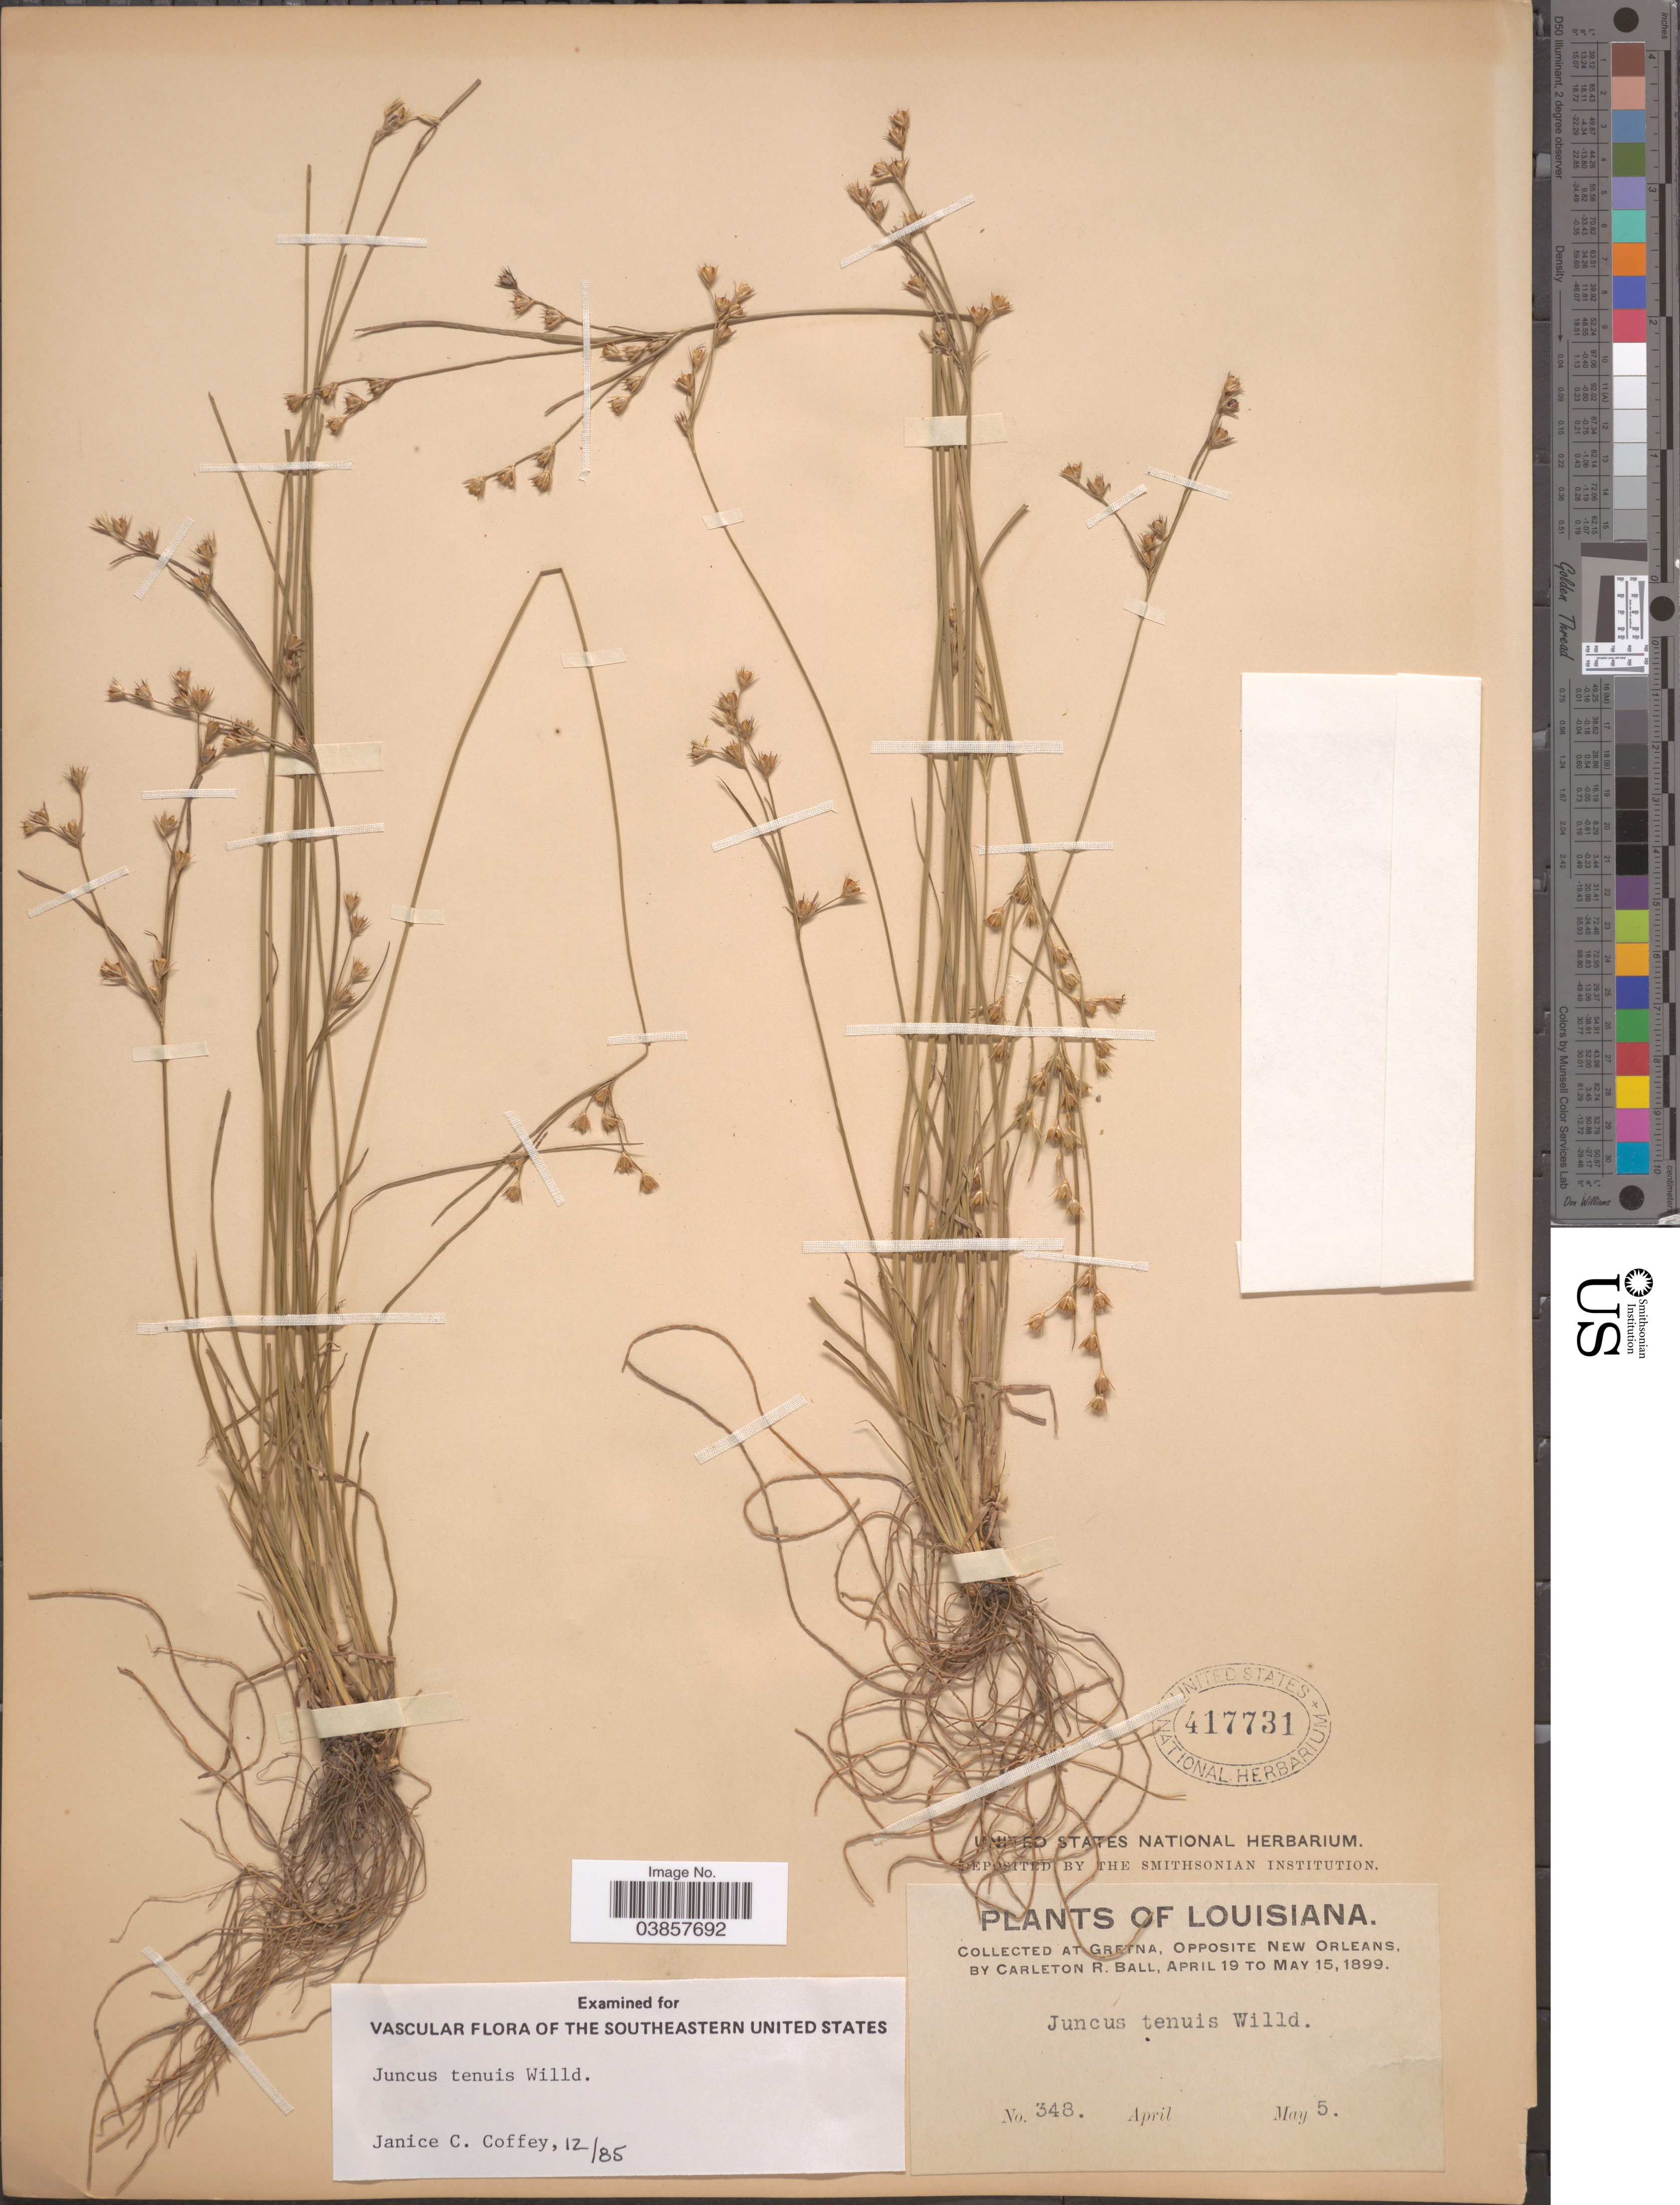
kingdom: Plantae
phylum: Tracheophyta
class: Liliopsida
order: Poales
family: Juncaceae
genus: Juncus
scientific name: Juncus tenuis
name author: Willd.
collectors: C. R. Ball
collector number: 348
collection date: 1899-05-05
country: United States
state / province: Louisiana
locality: At Gretna, Opposite New Orleans.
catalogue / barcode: US 417731